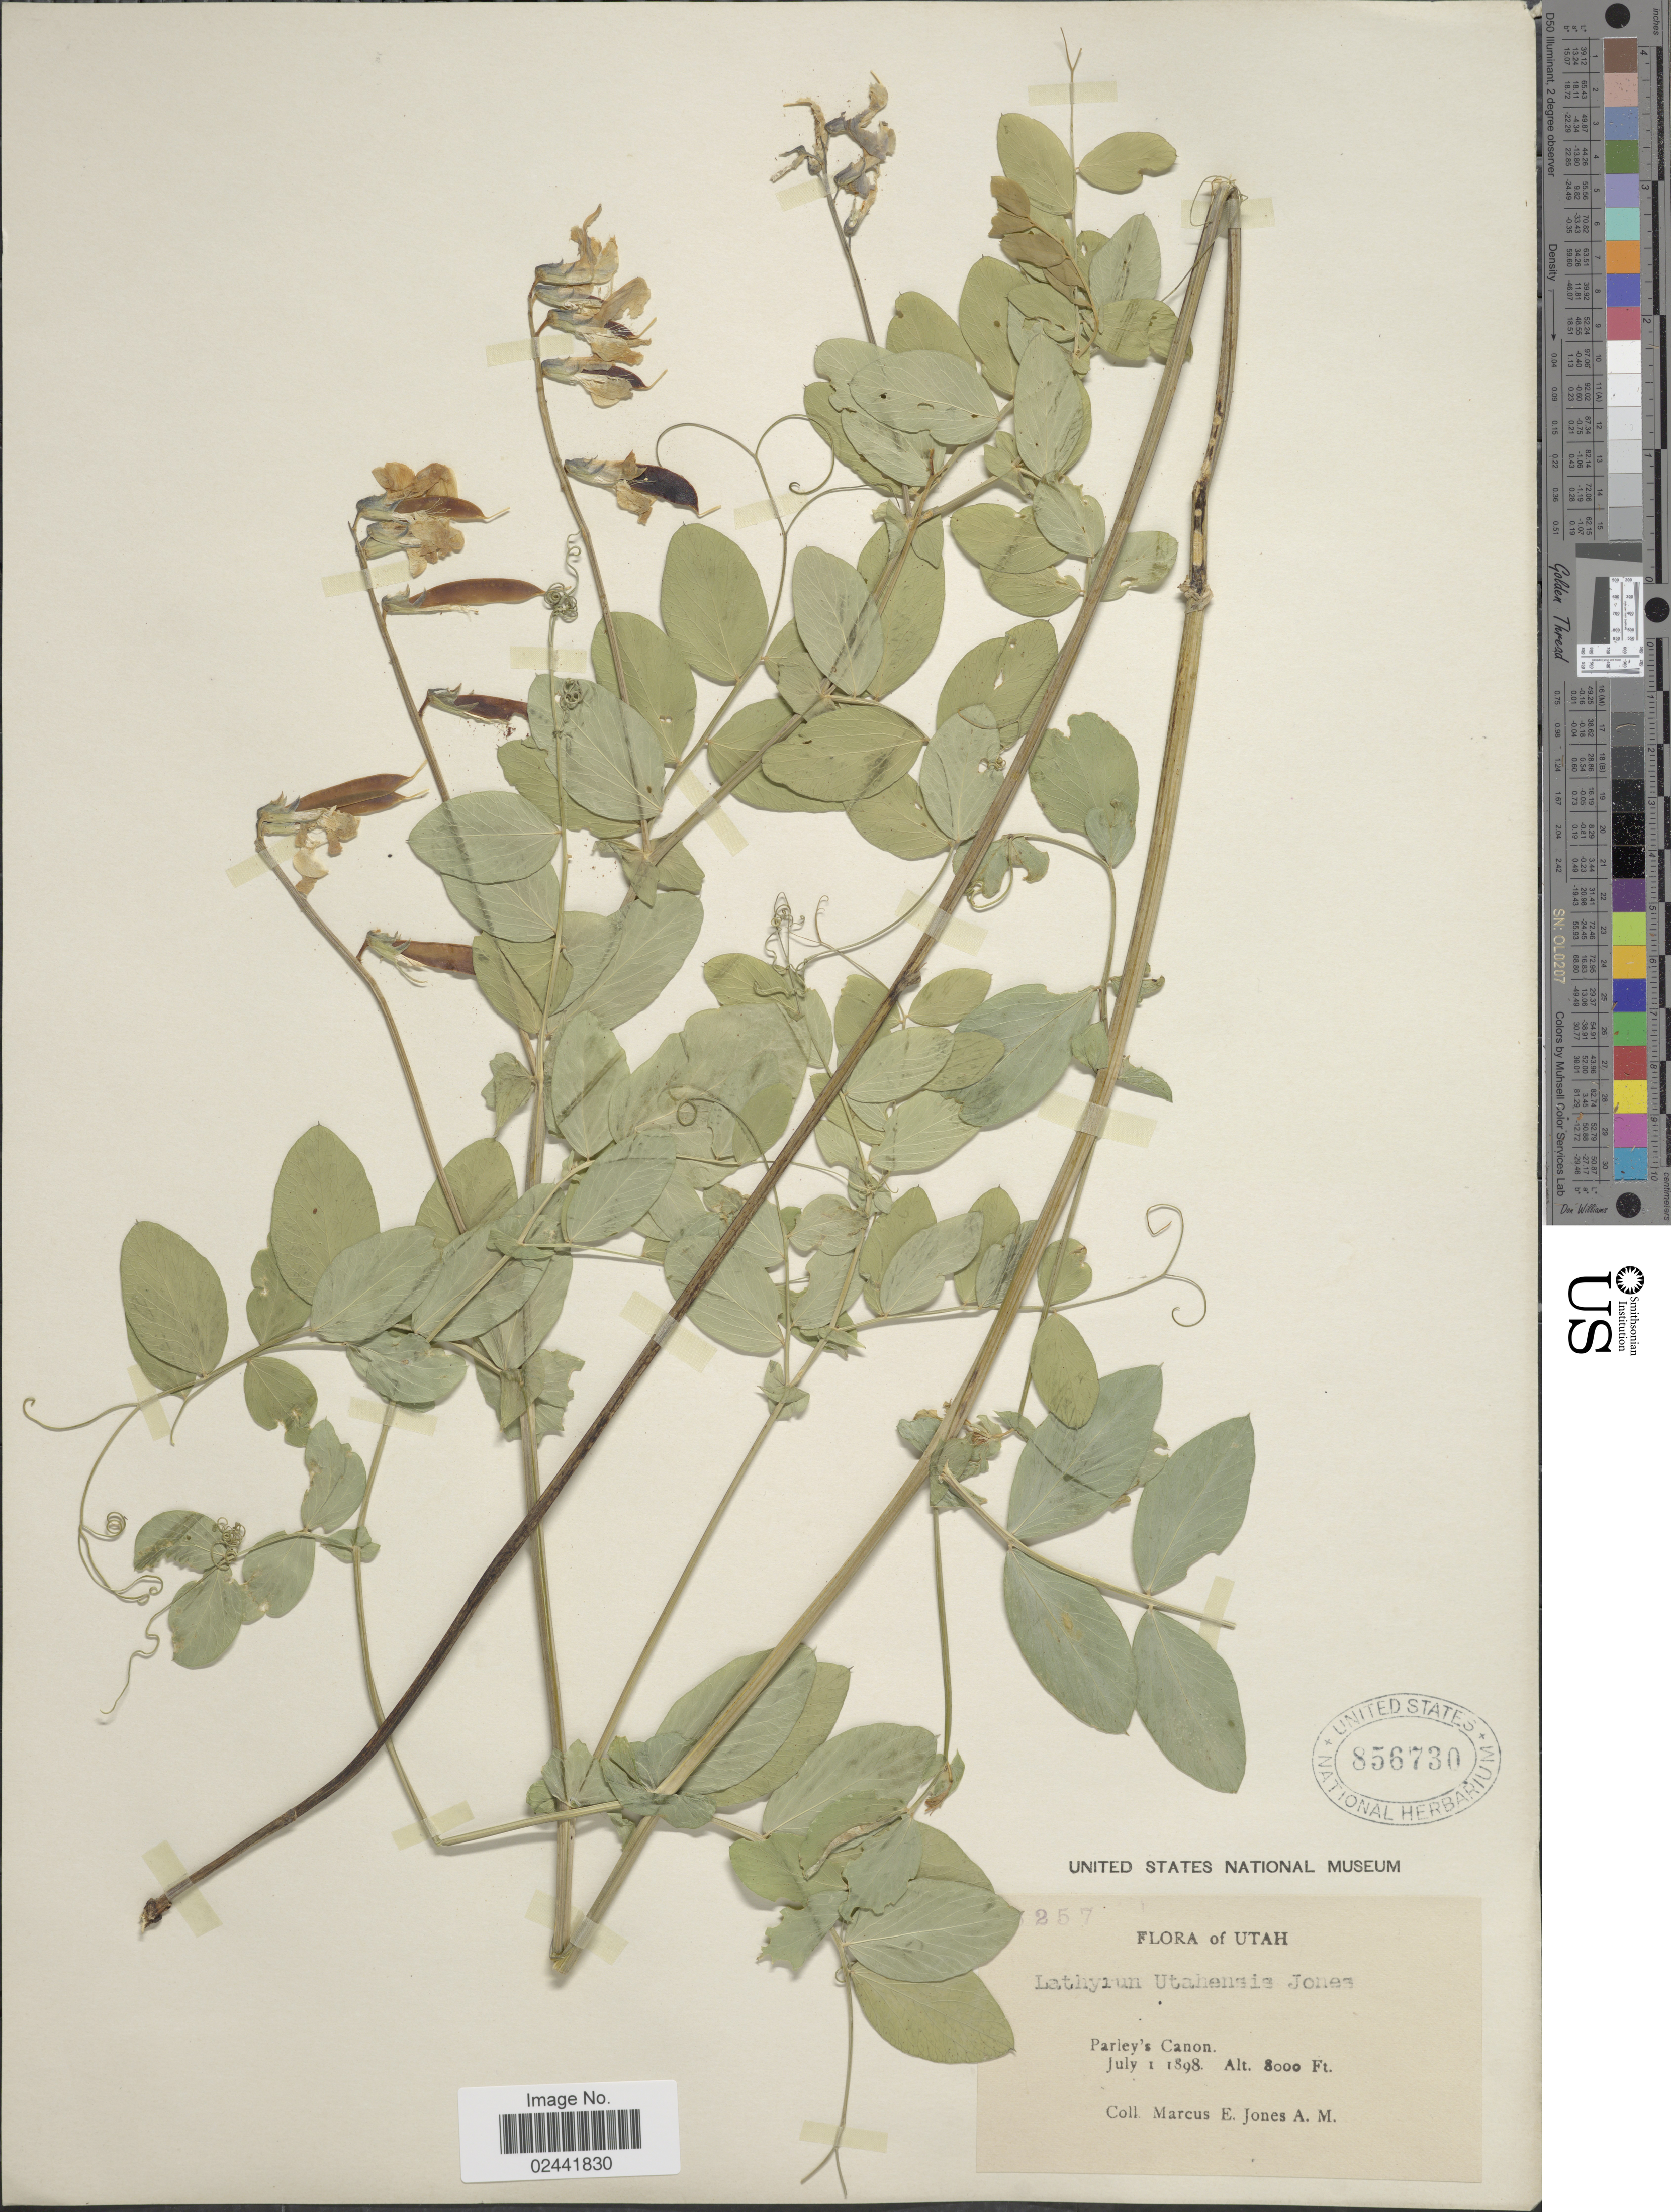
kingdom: Plantae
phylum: Tracheophyta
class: Magnoliopsida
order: Fabales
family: Fabaceae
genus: Lathyrus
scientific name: Lathyrus utahensis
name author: M.E. Jones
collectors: M. E. Jones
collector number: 257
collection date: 1898-07-01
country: United States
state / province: Utah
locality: Parley's Canon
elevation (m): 2438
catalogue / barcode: US 856730